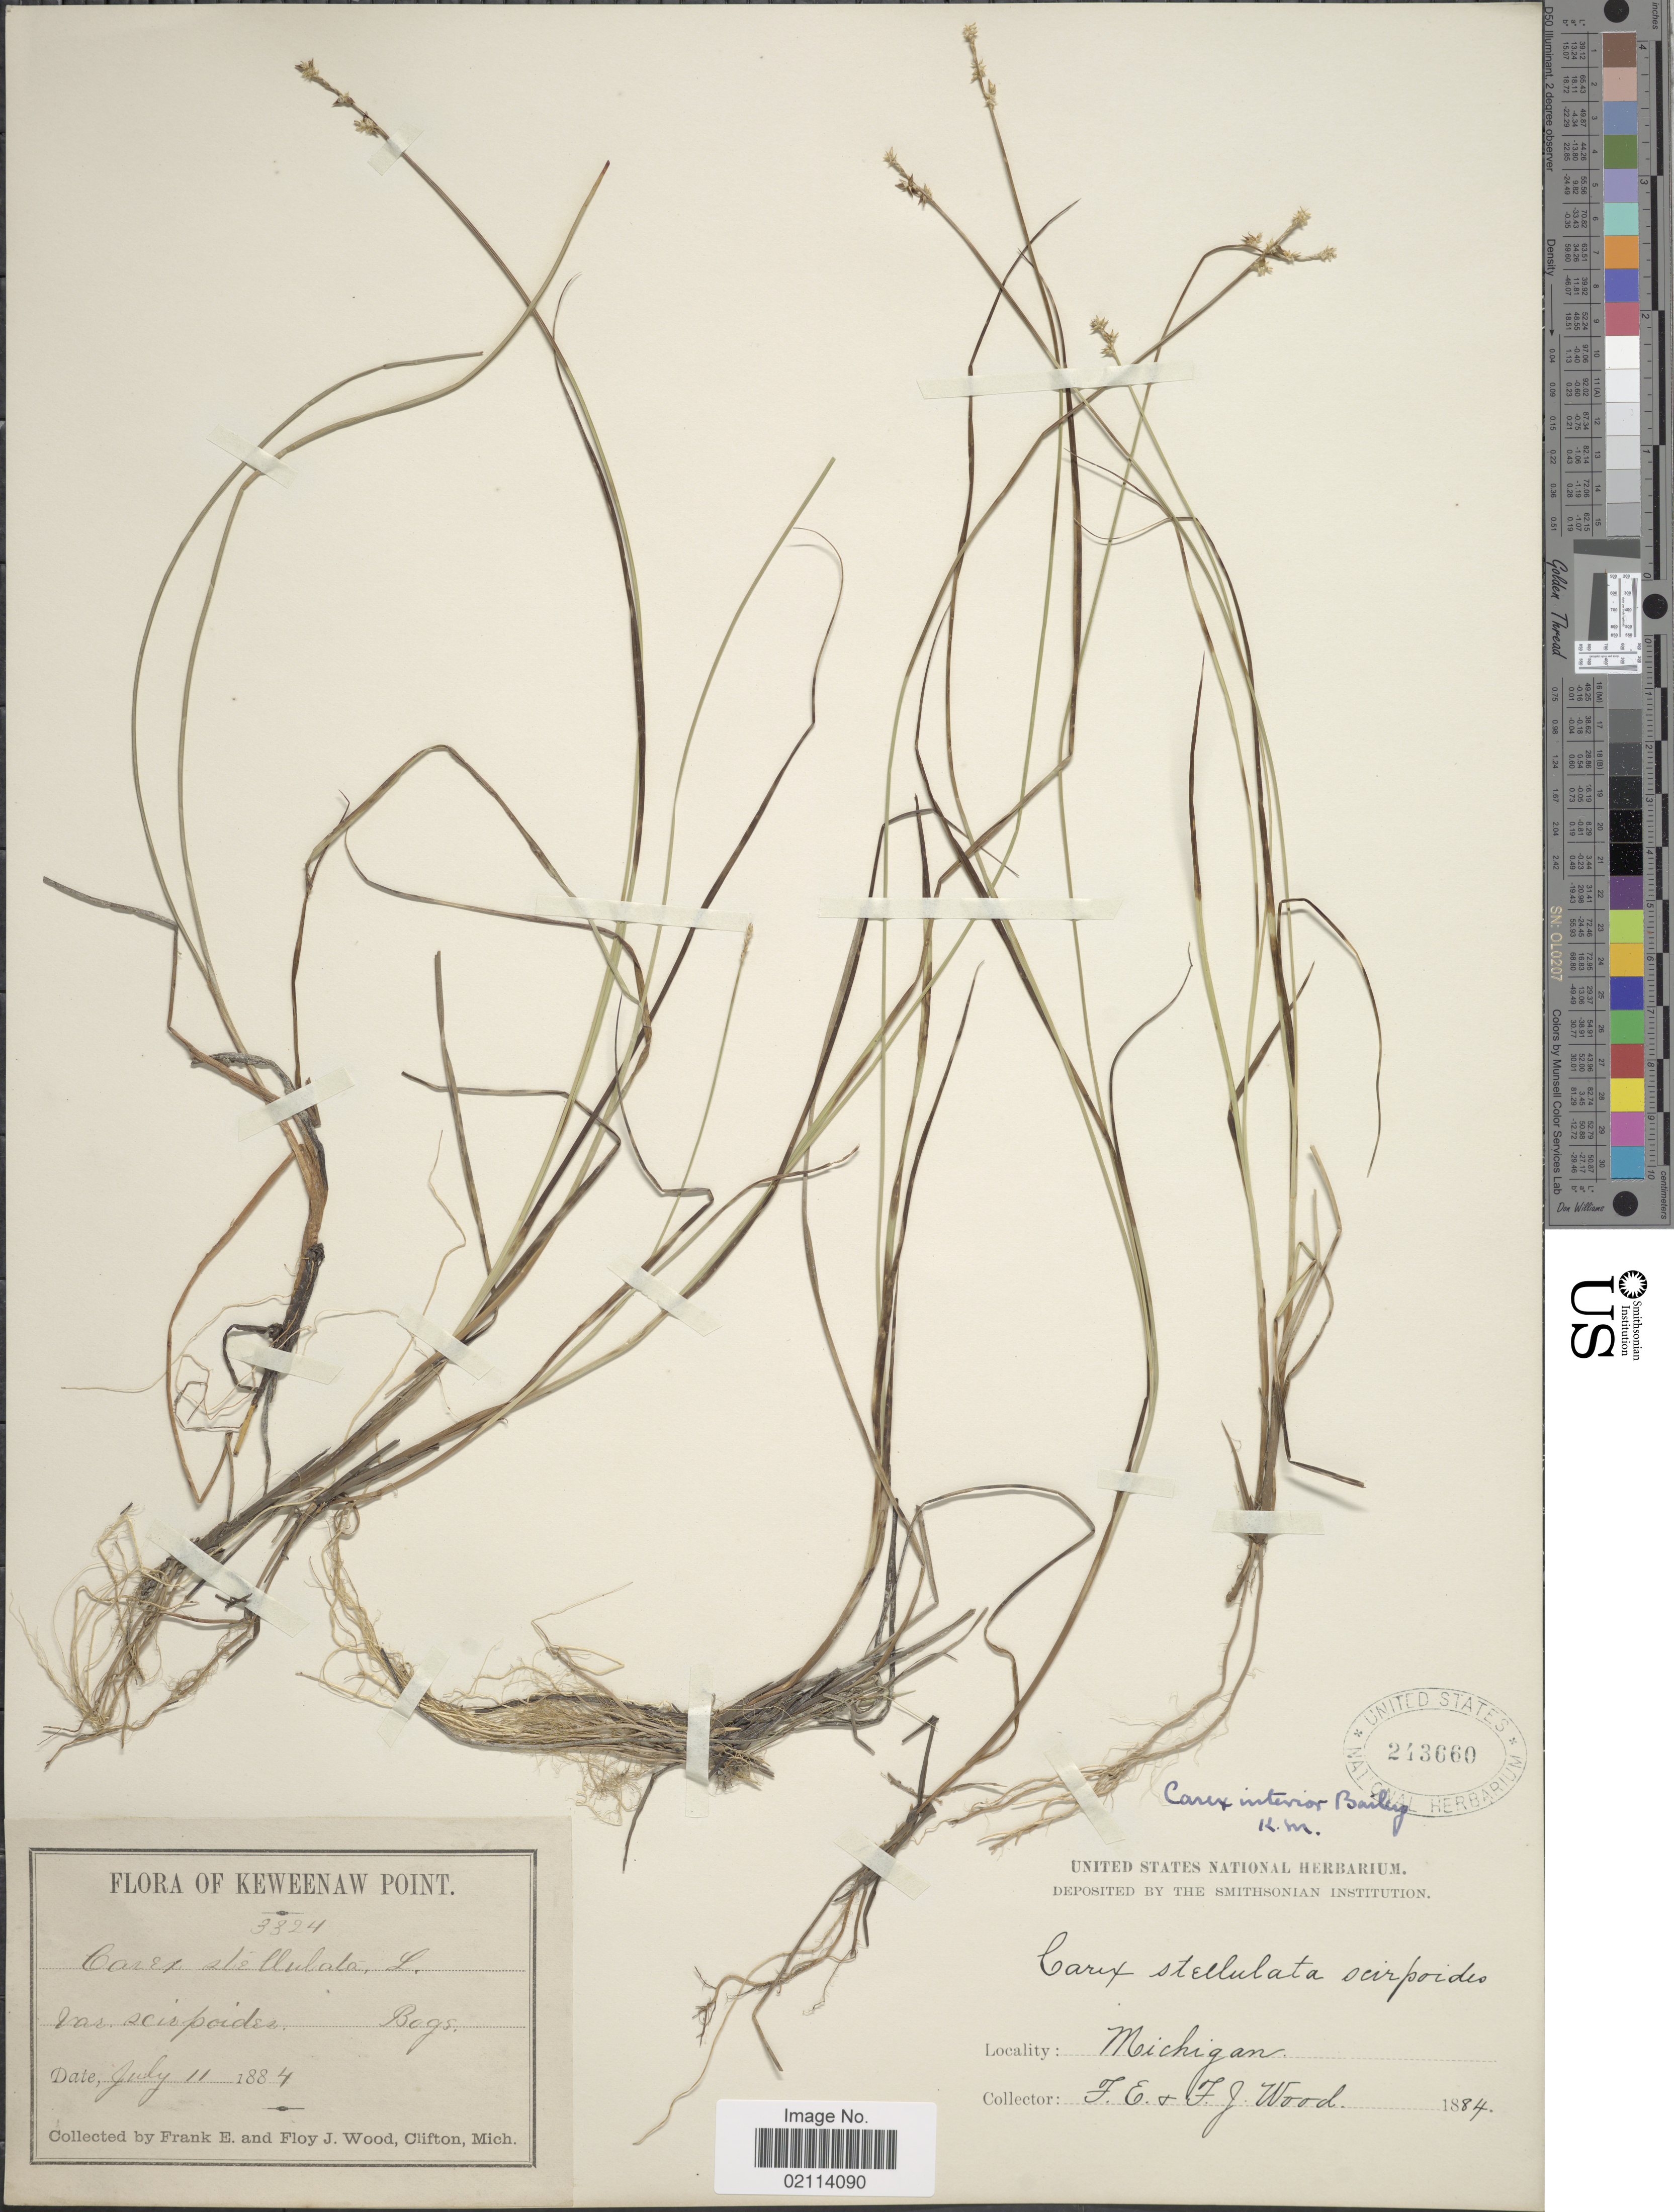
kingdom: Plantae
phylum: Tracheophyta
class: Liliopsida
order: Poales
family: Cyperaceae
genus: Carex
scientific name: Carex interior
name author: L.H. Bailey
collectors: F. Wood & F. Wood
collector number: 3324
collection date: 1884-07-11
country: United States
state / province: Michigan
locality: Keweenaw Point.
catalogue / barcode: US 243660